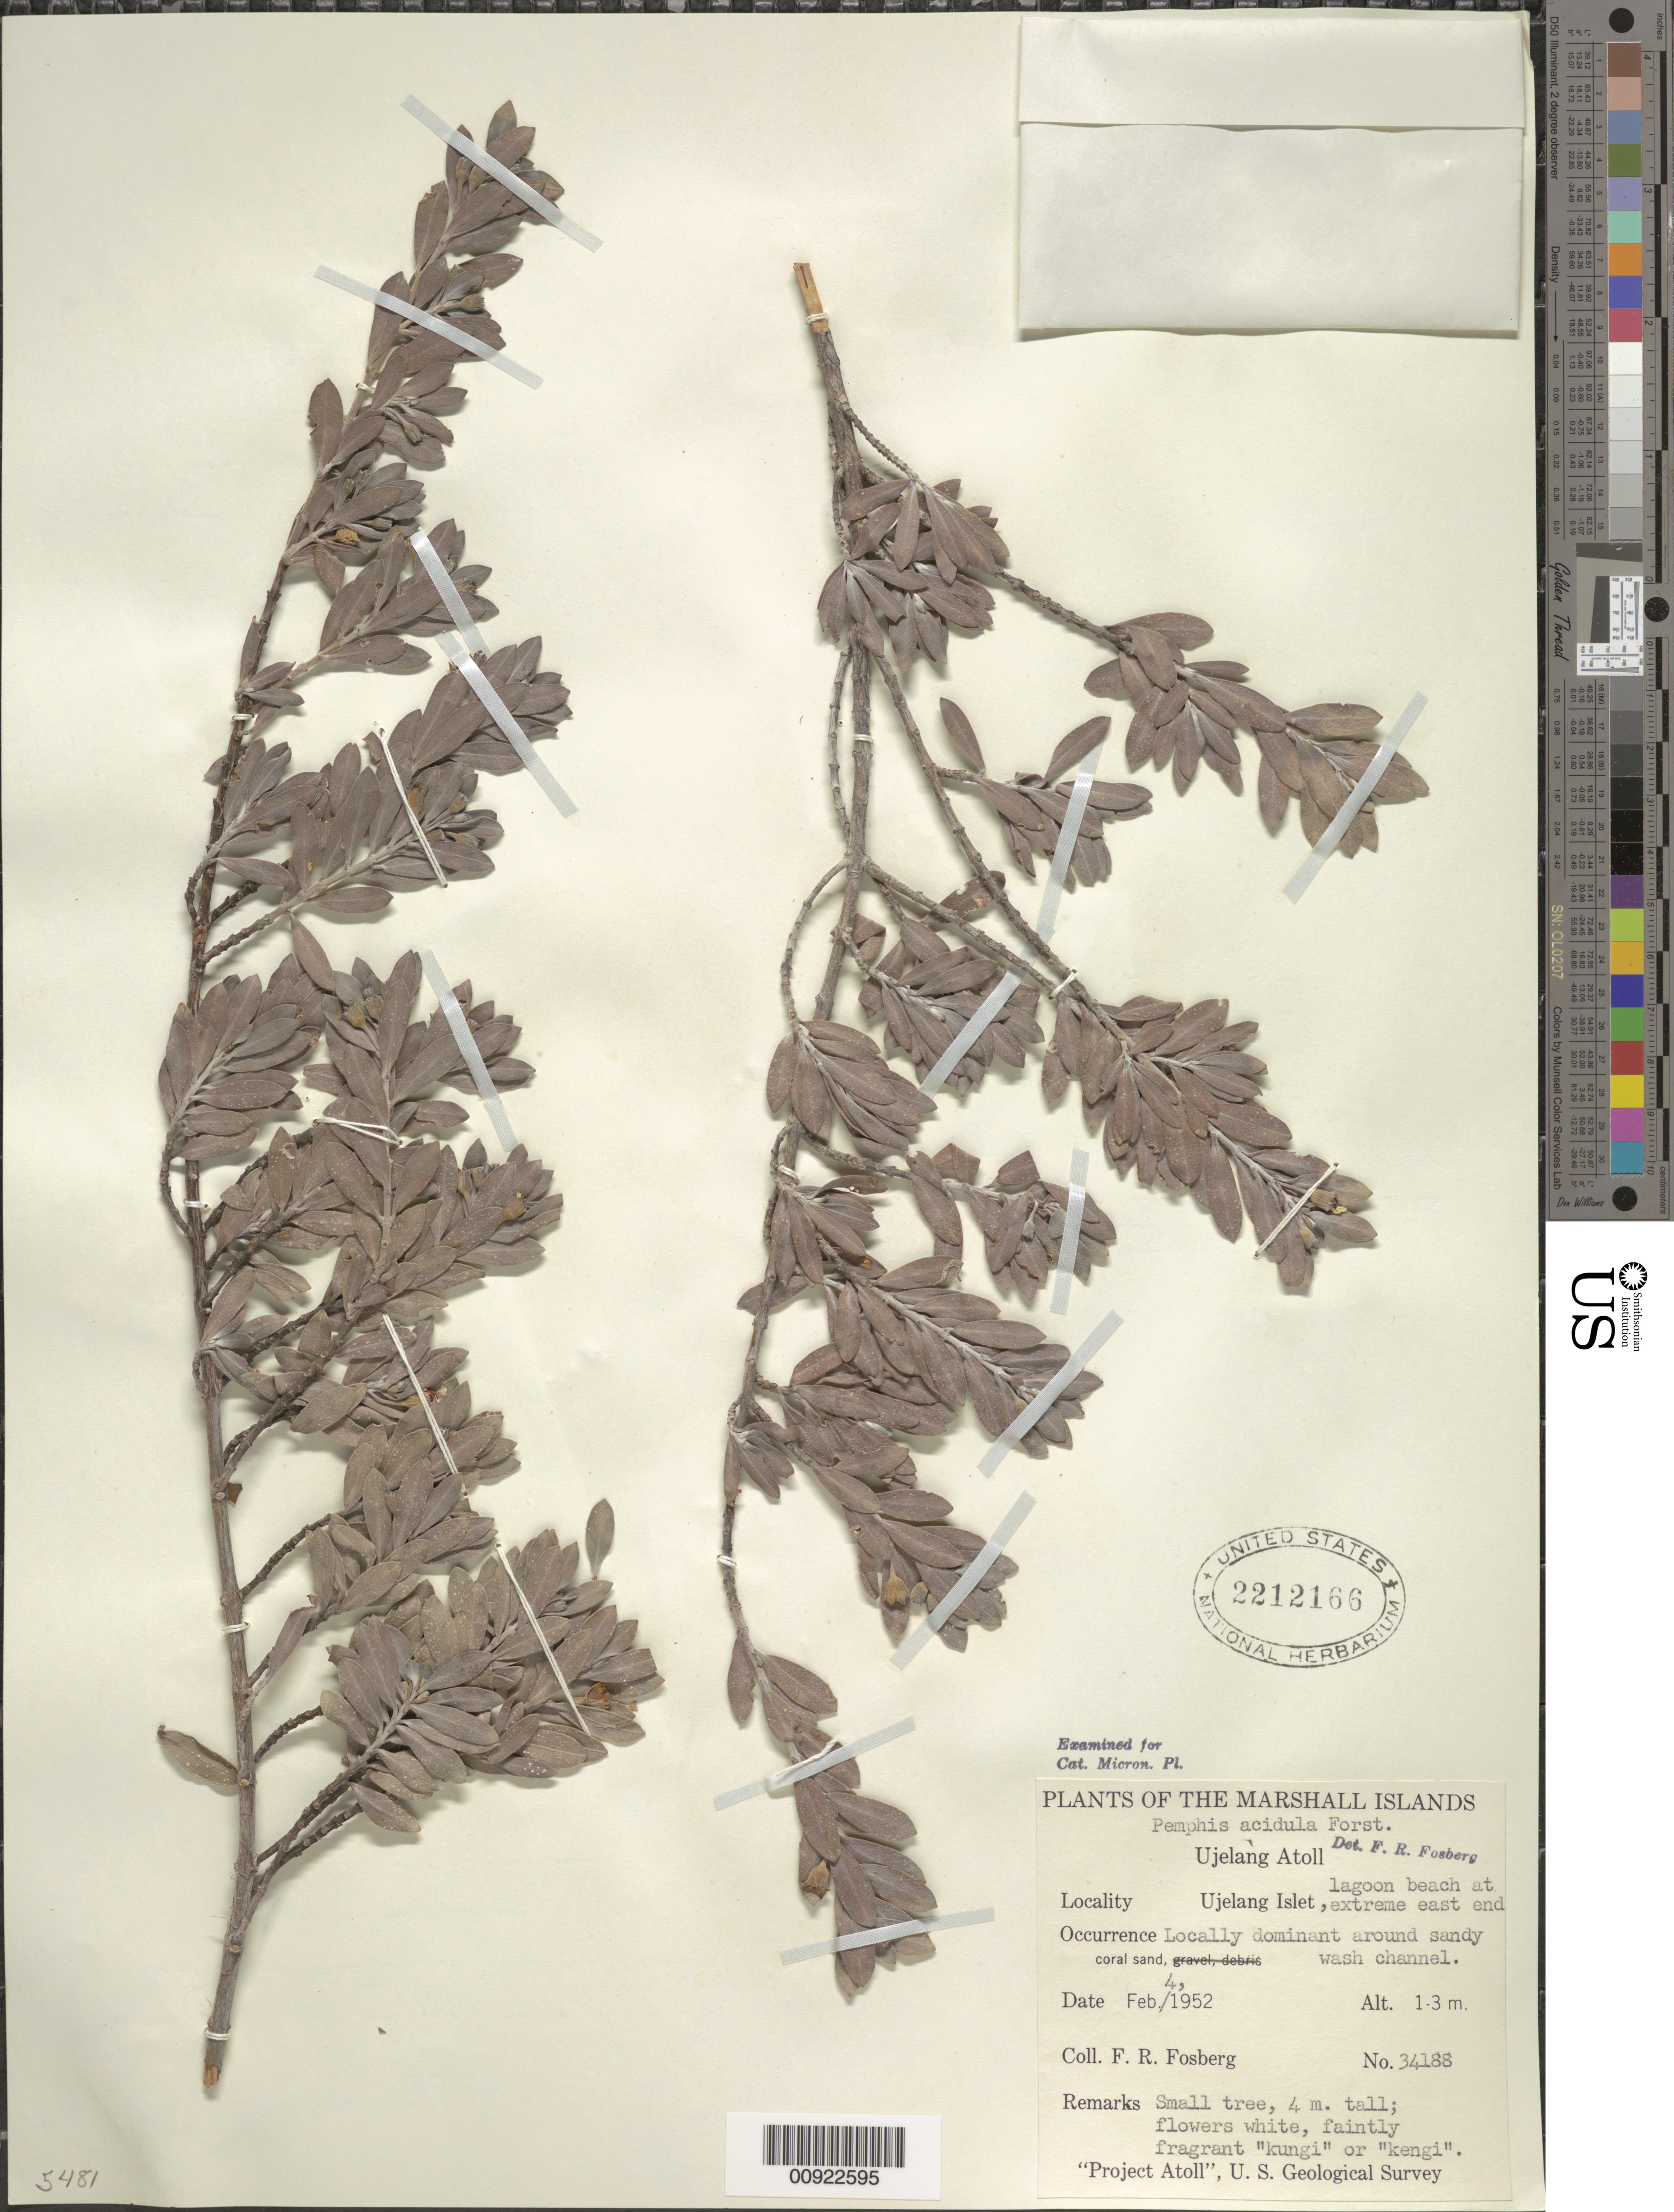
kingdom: Plantae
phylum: Tracheophyta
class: Magnoliopsida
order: Myrtales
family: Lythraceae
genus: Pemphis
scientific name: Pemphis acidula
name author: J.R. Forst. & G. Forst.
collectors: F. R. Fosberg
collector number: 34188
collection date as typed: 04 Feb 1952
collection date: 1952-02-04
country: Marshall Islands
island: Ujelang Atoll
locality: Ujelang Islet, lagoon beach at extreme E end.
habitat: Locally dominant around sandy wash channel, coral sand.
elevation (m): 1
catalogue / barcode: US 2212166